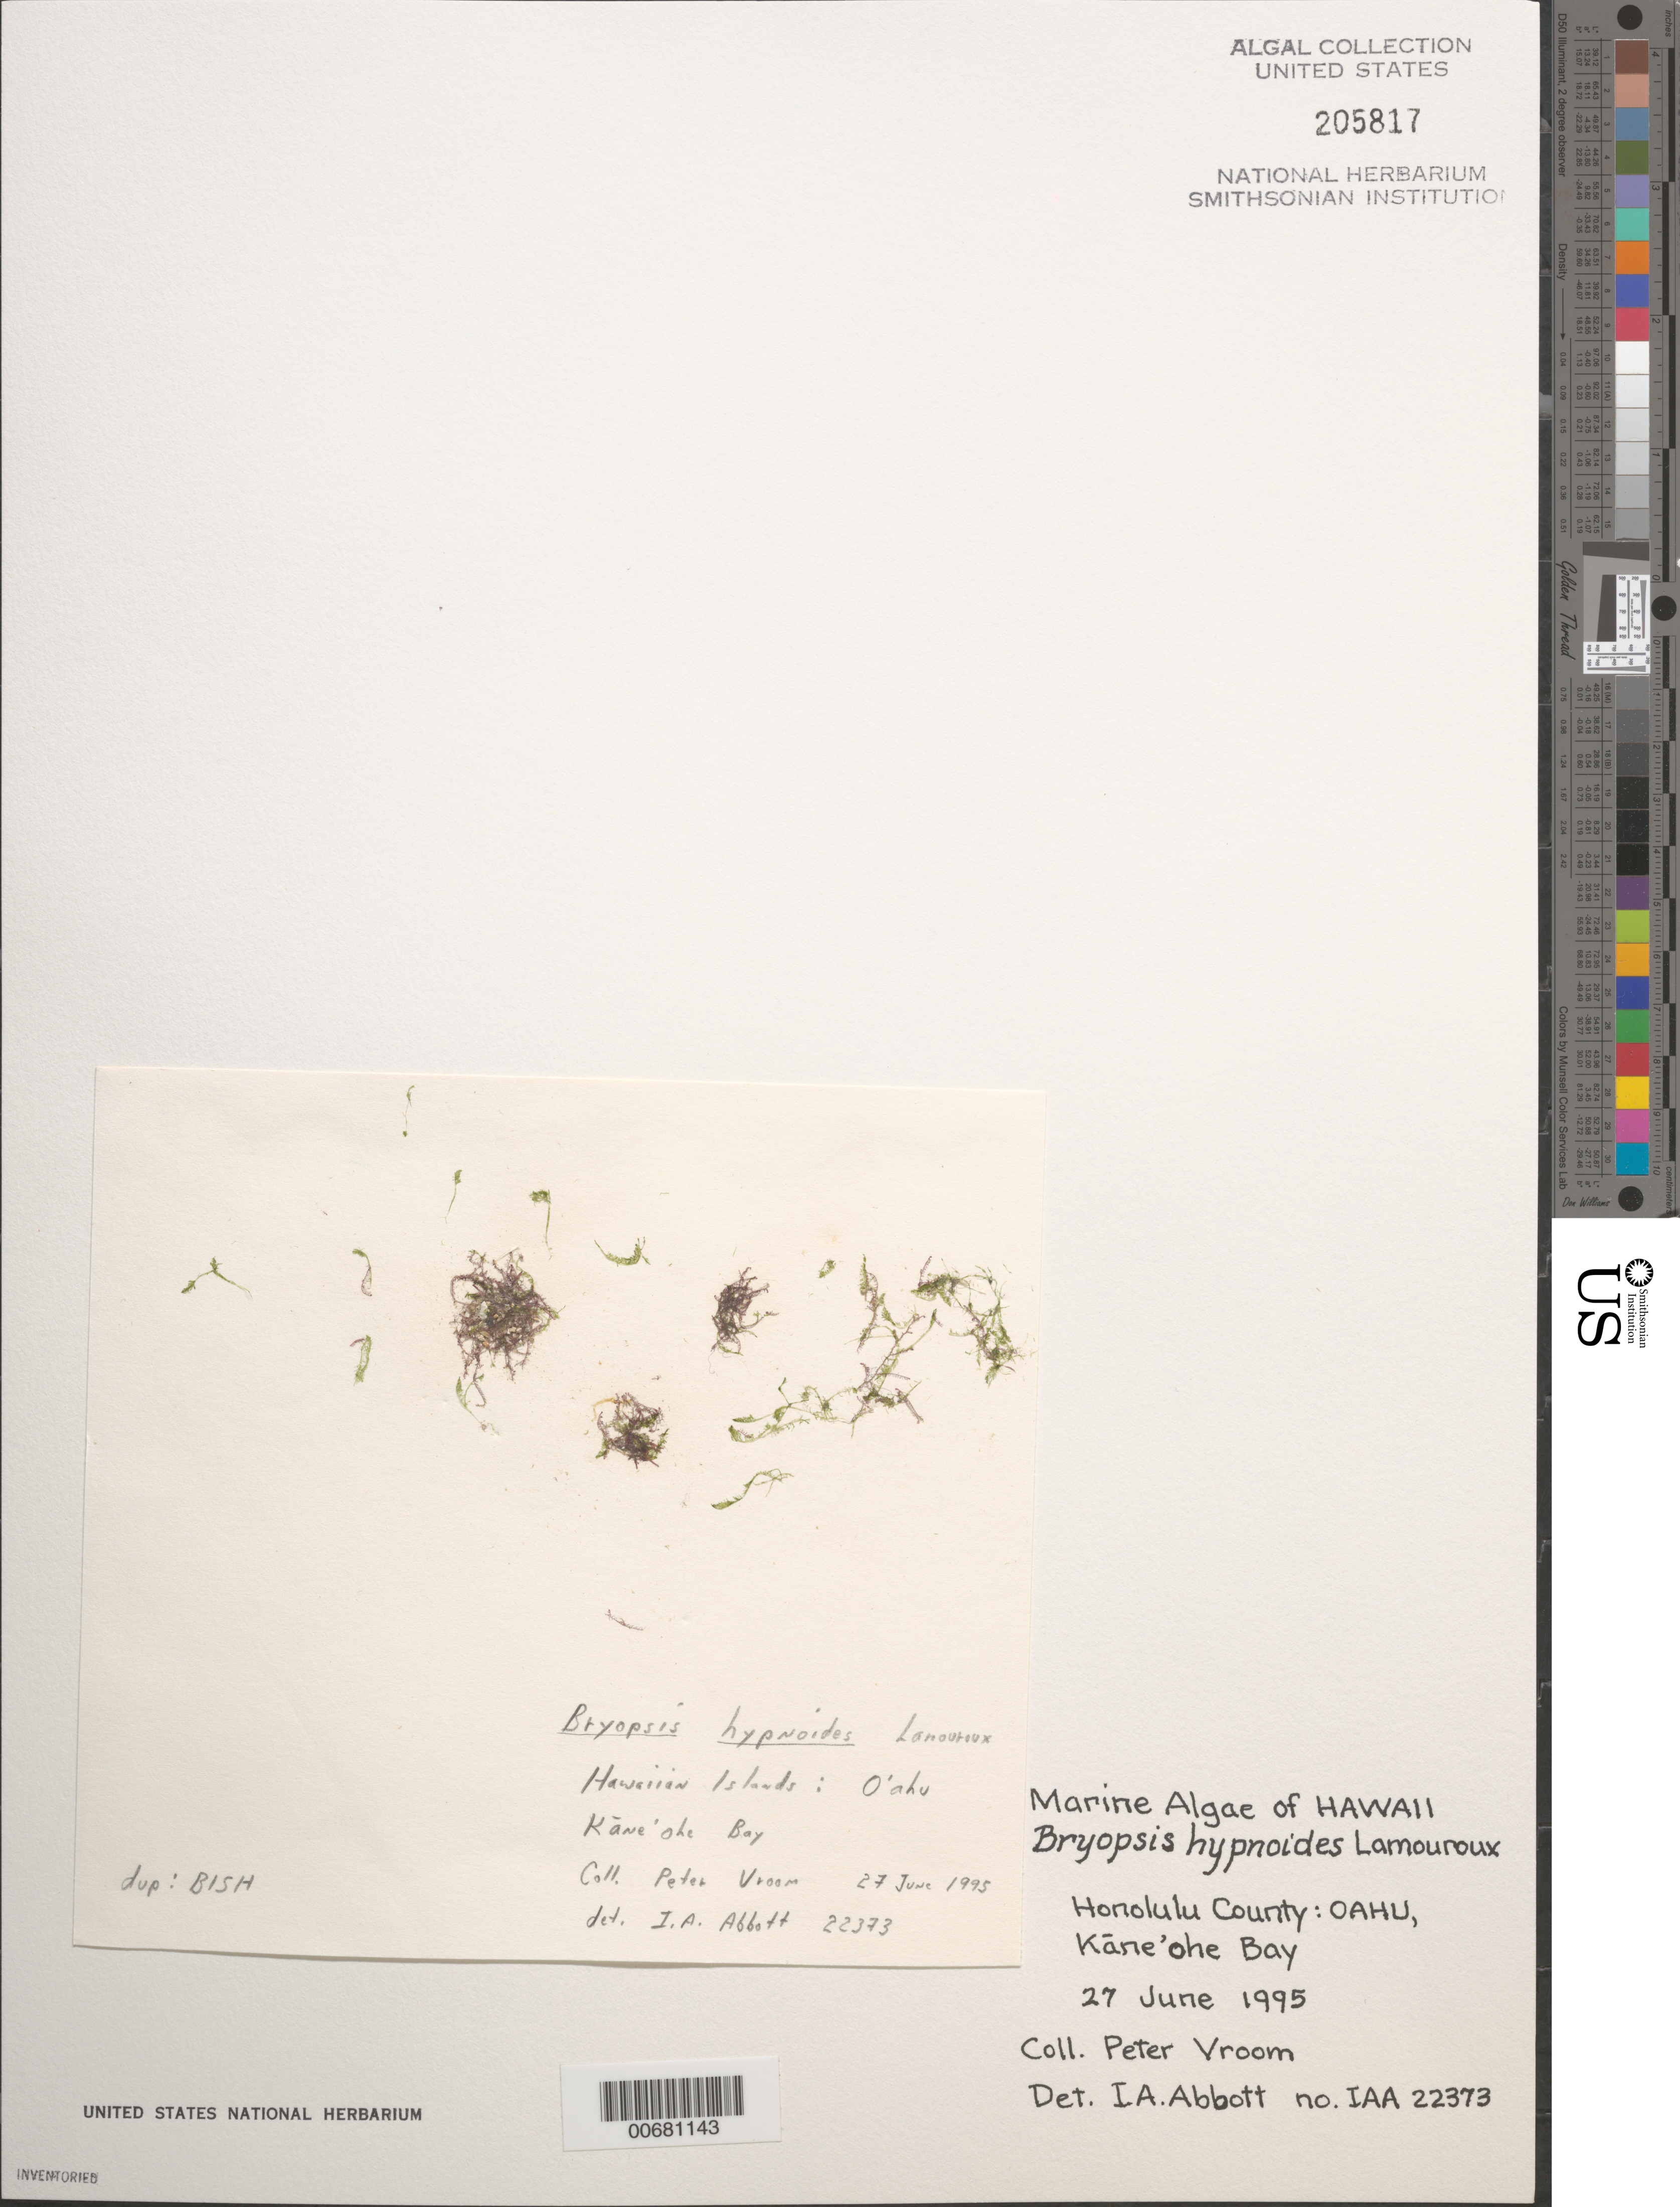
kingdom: Plantae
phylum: Chlorophyta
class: Ulvophyceae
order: Bryopsidales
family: Bryopsidaceae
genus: Bryopsis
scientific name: Bryopsis hypnoides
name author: J.V.Lamouroux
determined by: Abbott, Isabella A.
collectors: P. Vroom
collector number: IAA 22373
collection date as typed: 27 Jun 1995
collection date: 1995-06-27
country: United States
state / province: Hawaii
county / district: Honolulu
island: Oahu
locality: Kane'ohe Bay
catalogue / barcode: US 205817